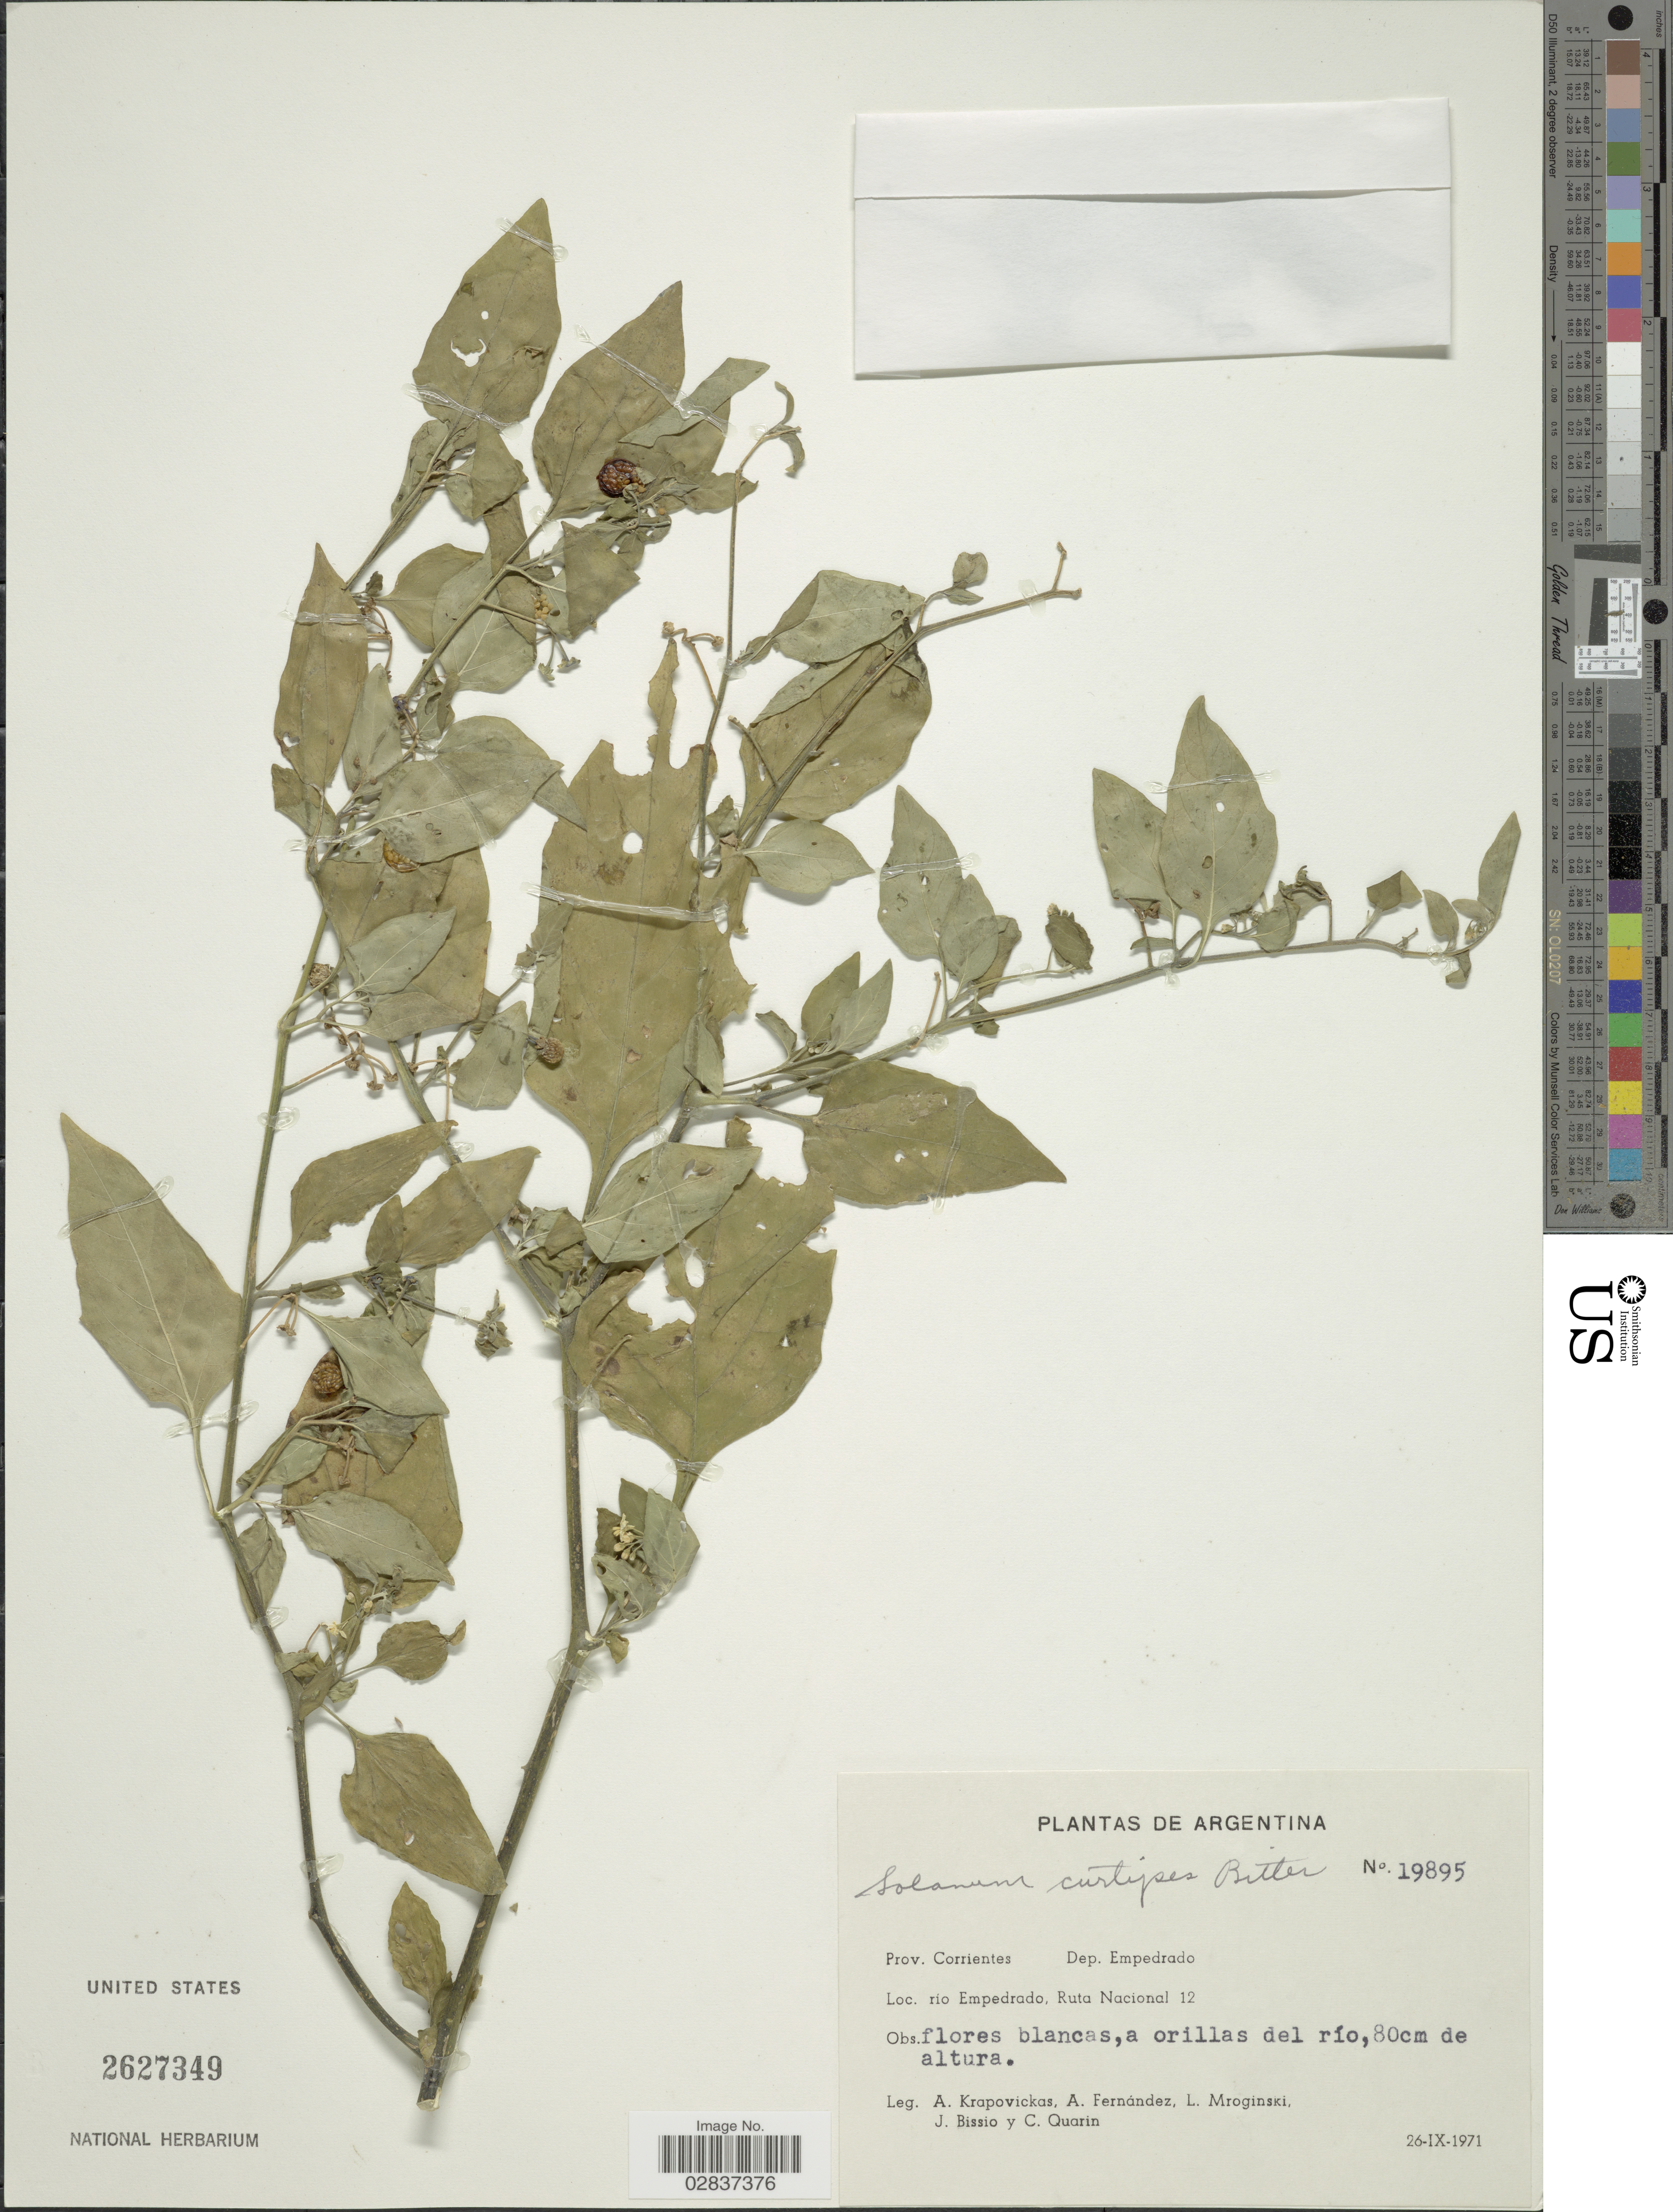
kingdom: Plantae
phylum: Tracheophyta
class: Magnoliopsida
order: Solanales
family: Solanaceae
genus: Solanum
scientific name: Solanum curtipes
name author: Bitter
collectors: A. Krapovickas, A. Fernández, L. Mroginski, J. Bissio & C. Quarín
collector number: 19895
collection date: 1971-09-26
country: Argentina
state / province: Corrientes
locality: Prov. Corrientes, Dep. Empedrado, rio Empedrado, Ruta Nacional 12.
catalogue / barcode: US 2627349